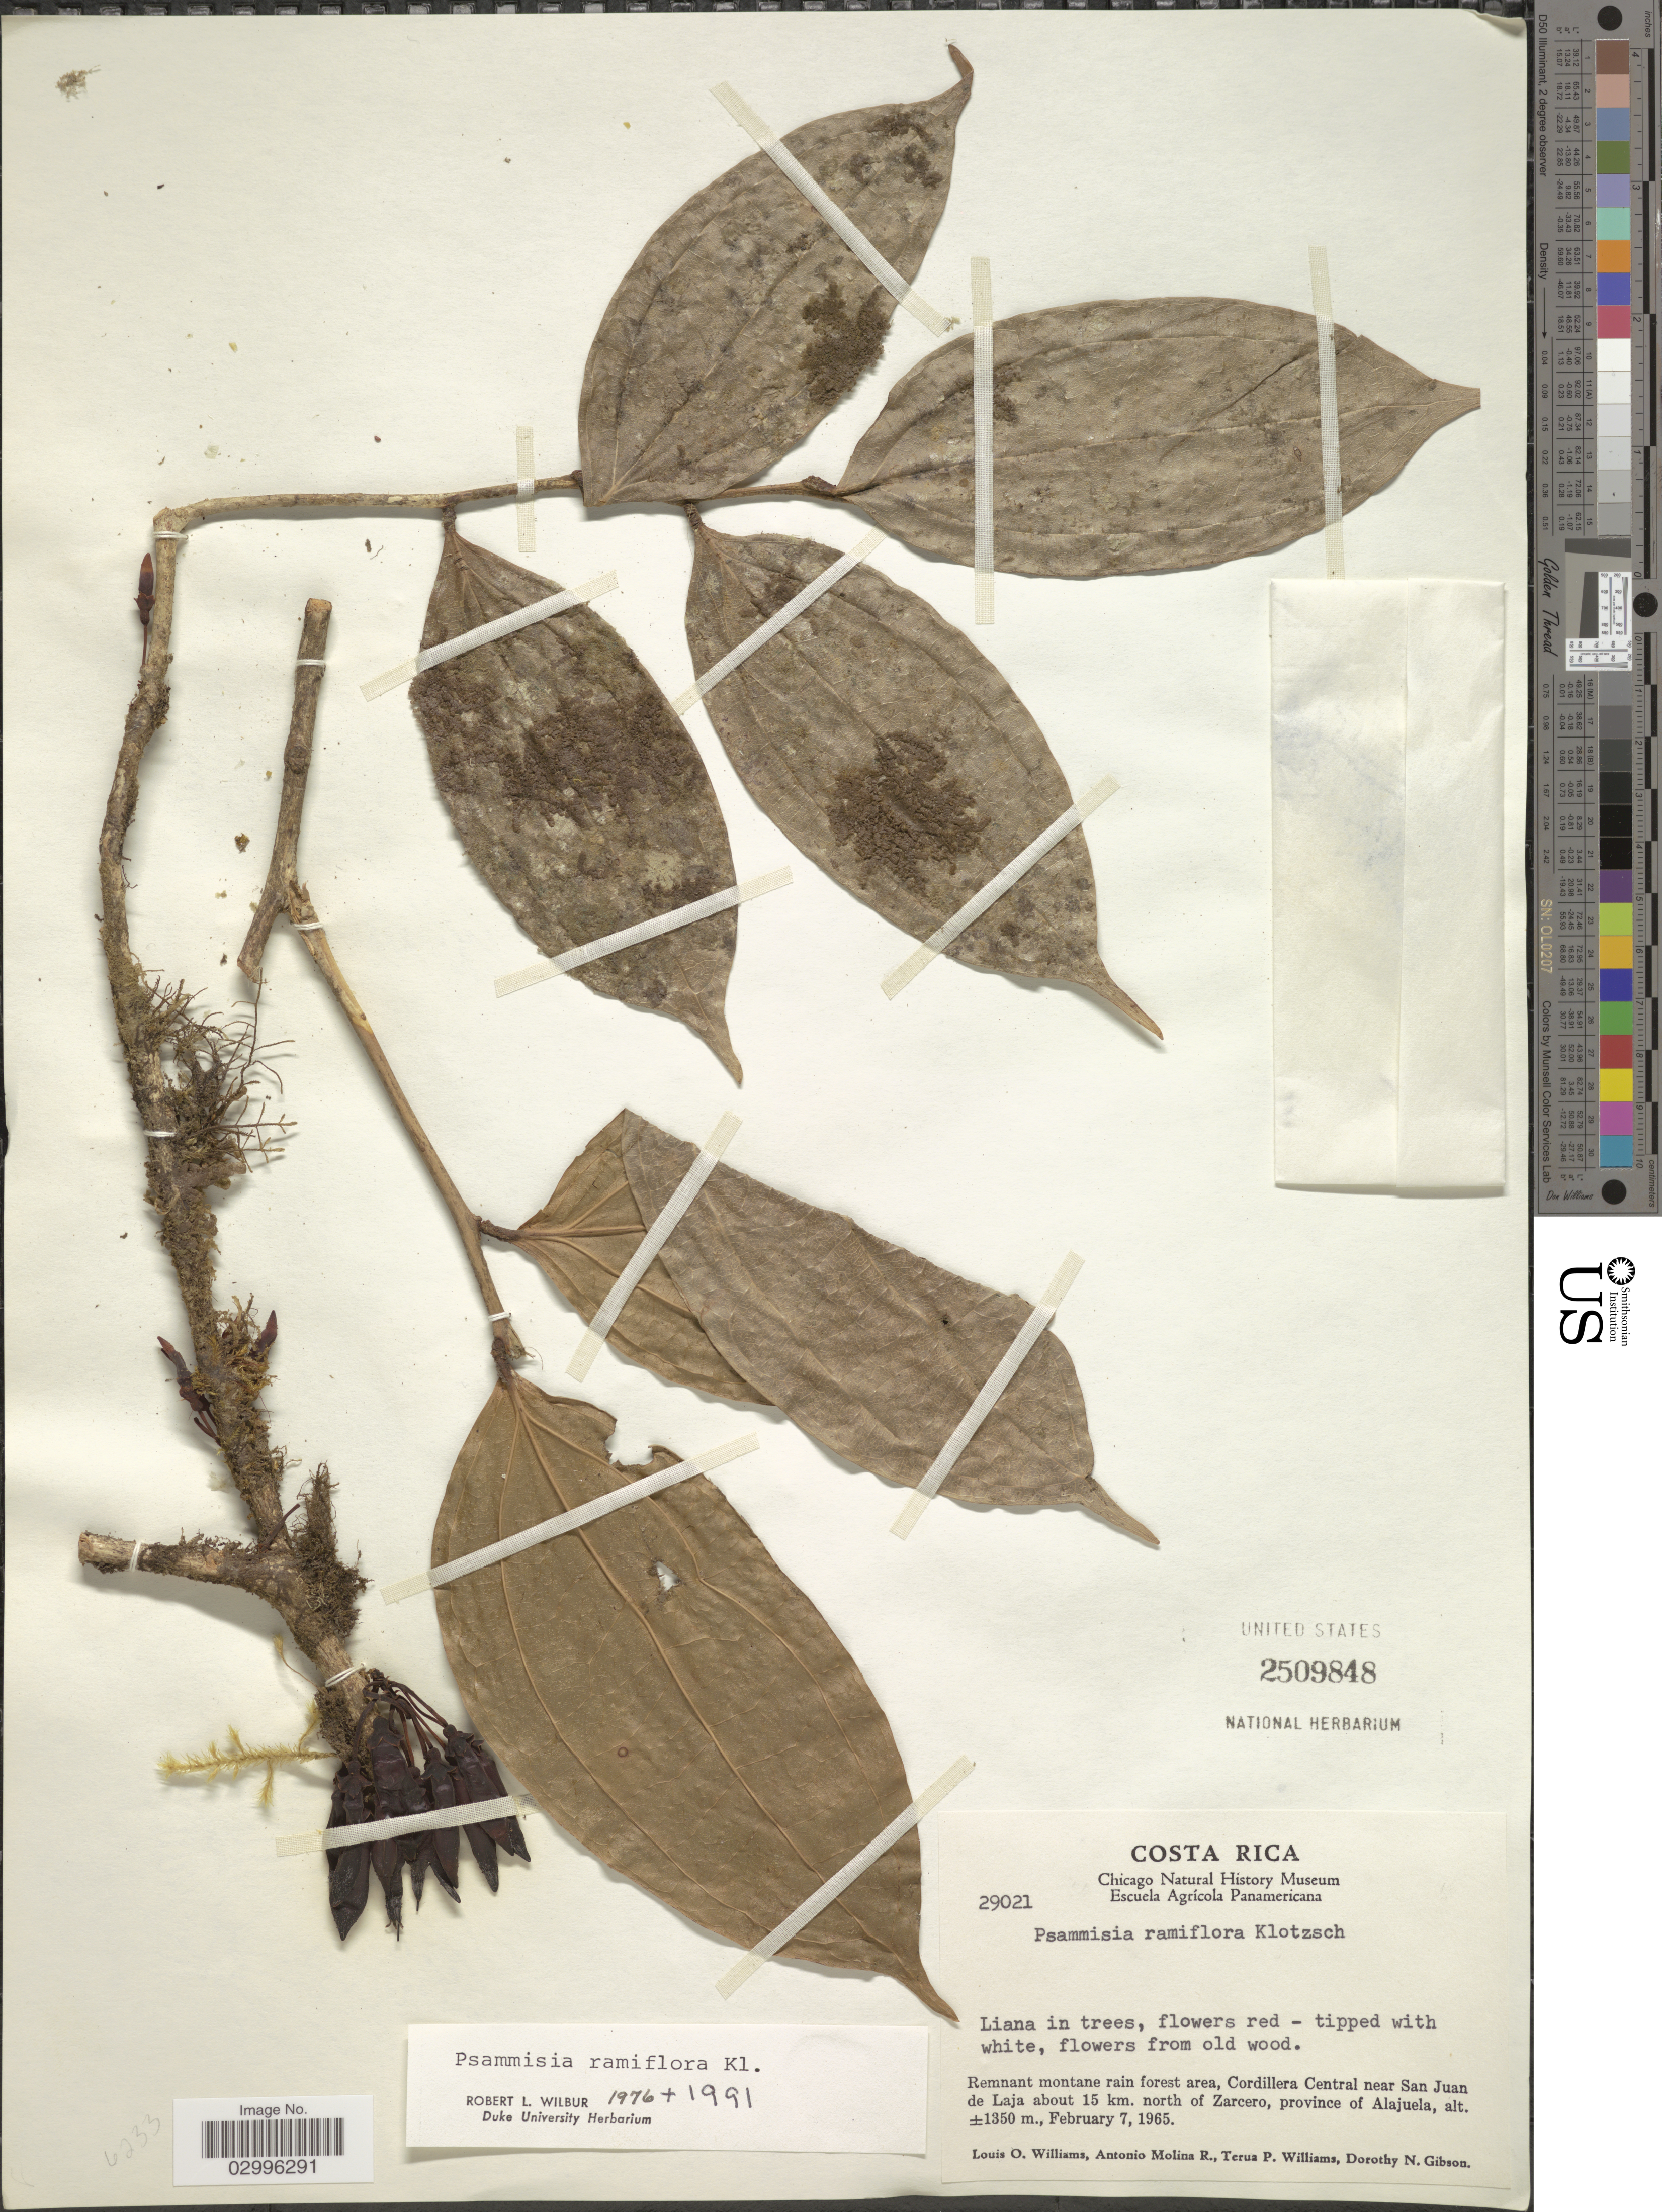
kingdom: Plantae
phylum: Tracheophyta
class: Magnoliopsida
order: Ericales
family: Ericaceae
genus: Psammisia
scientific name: Psammisia ramiflora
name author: Klotzsch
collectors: L. O. Williams, A. Molina R., T. Williams & D. N. Gibson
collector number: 29021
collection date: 1965-02-07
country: Costa Rica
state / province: Alajuela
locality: Remnant montane rain forest area, Cordillera Central near San Juan de Laja about 15 km. north of Zarcero.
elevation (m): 1350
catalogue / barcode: US 2509848